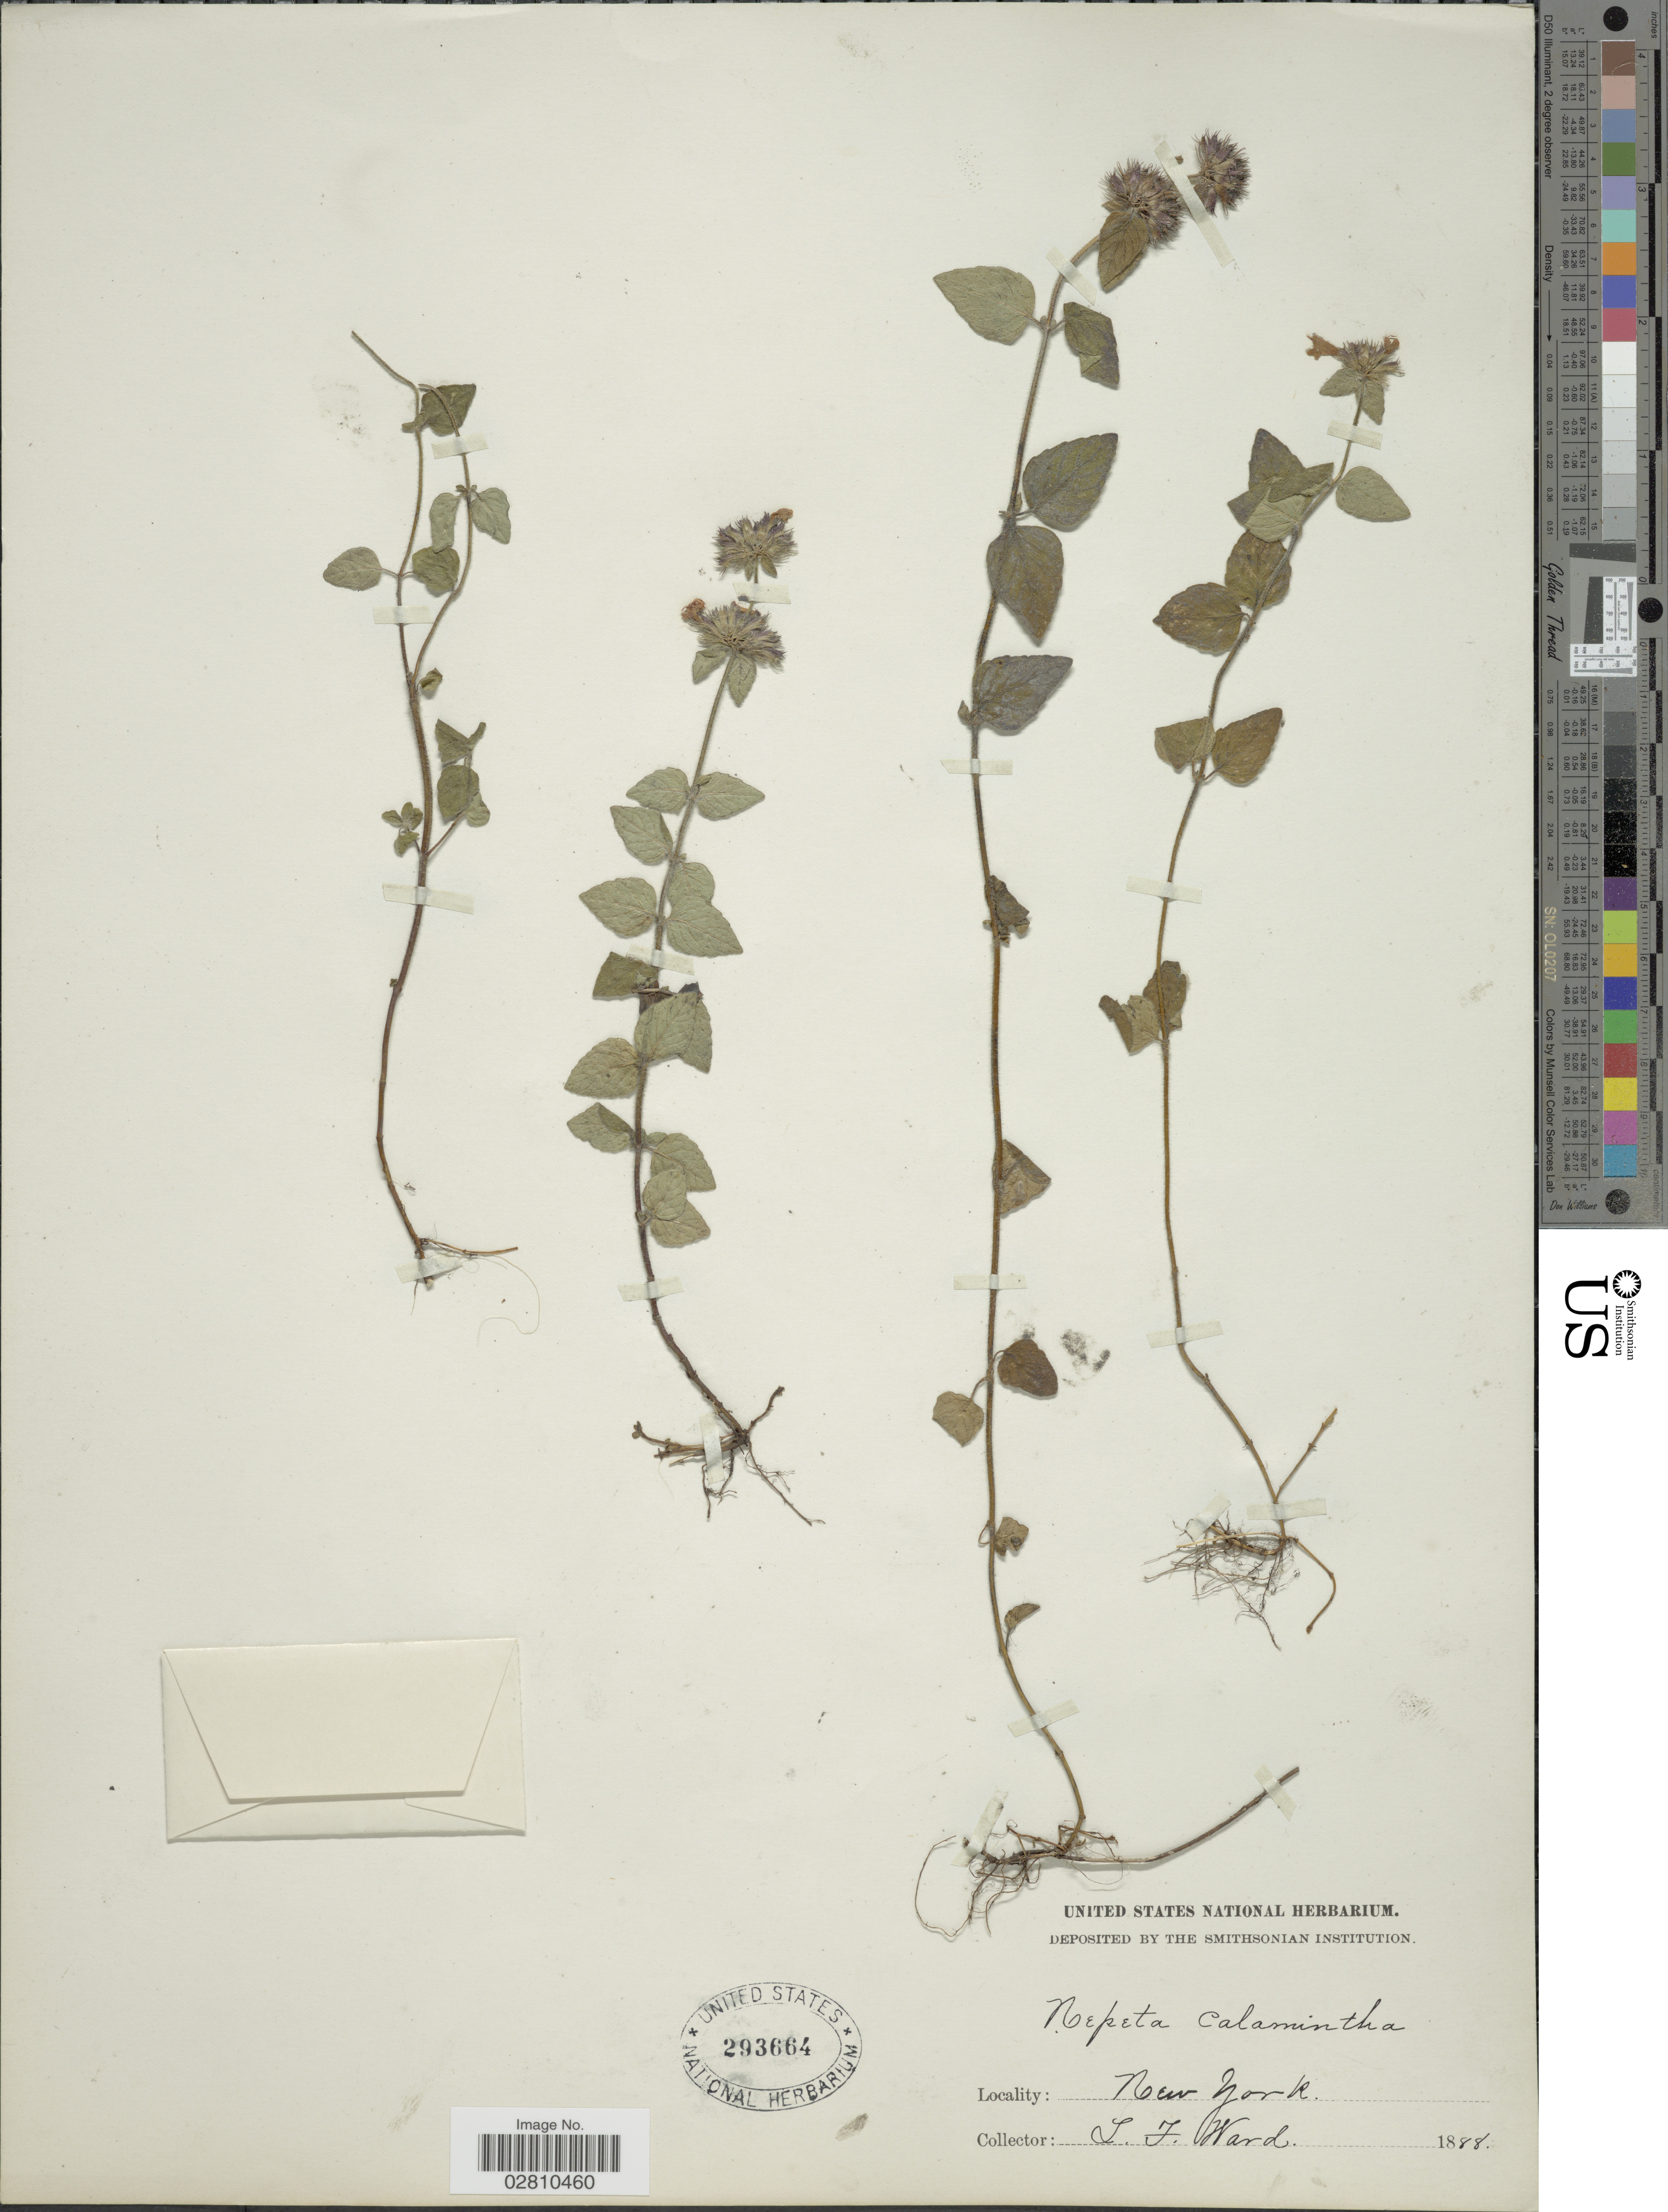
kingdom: Plantae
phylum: Tracheophyta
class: Magnoliopsida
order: Lamiales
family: Lamiaceae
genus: Clinopodium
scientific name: Clinopodium vulgare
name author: L.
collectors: L. Ward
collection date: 1888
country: United States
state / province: New York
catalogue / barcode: US 293664